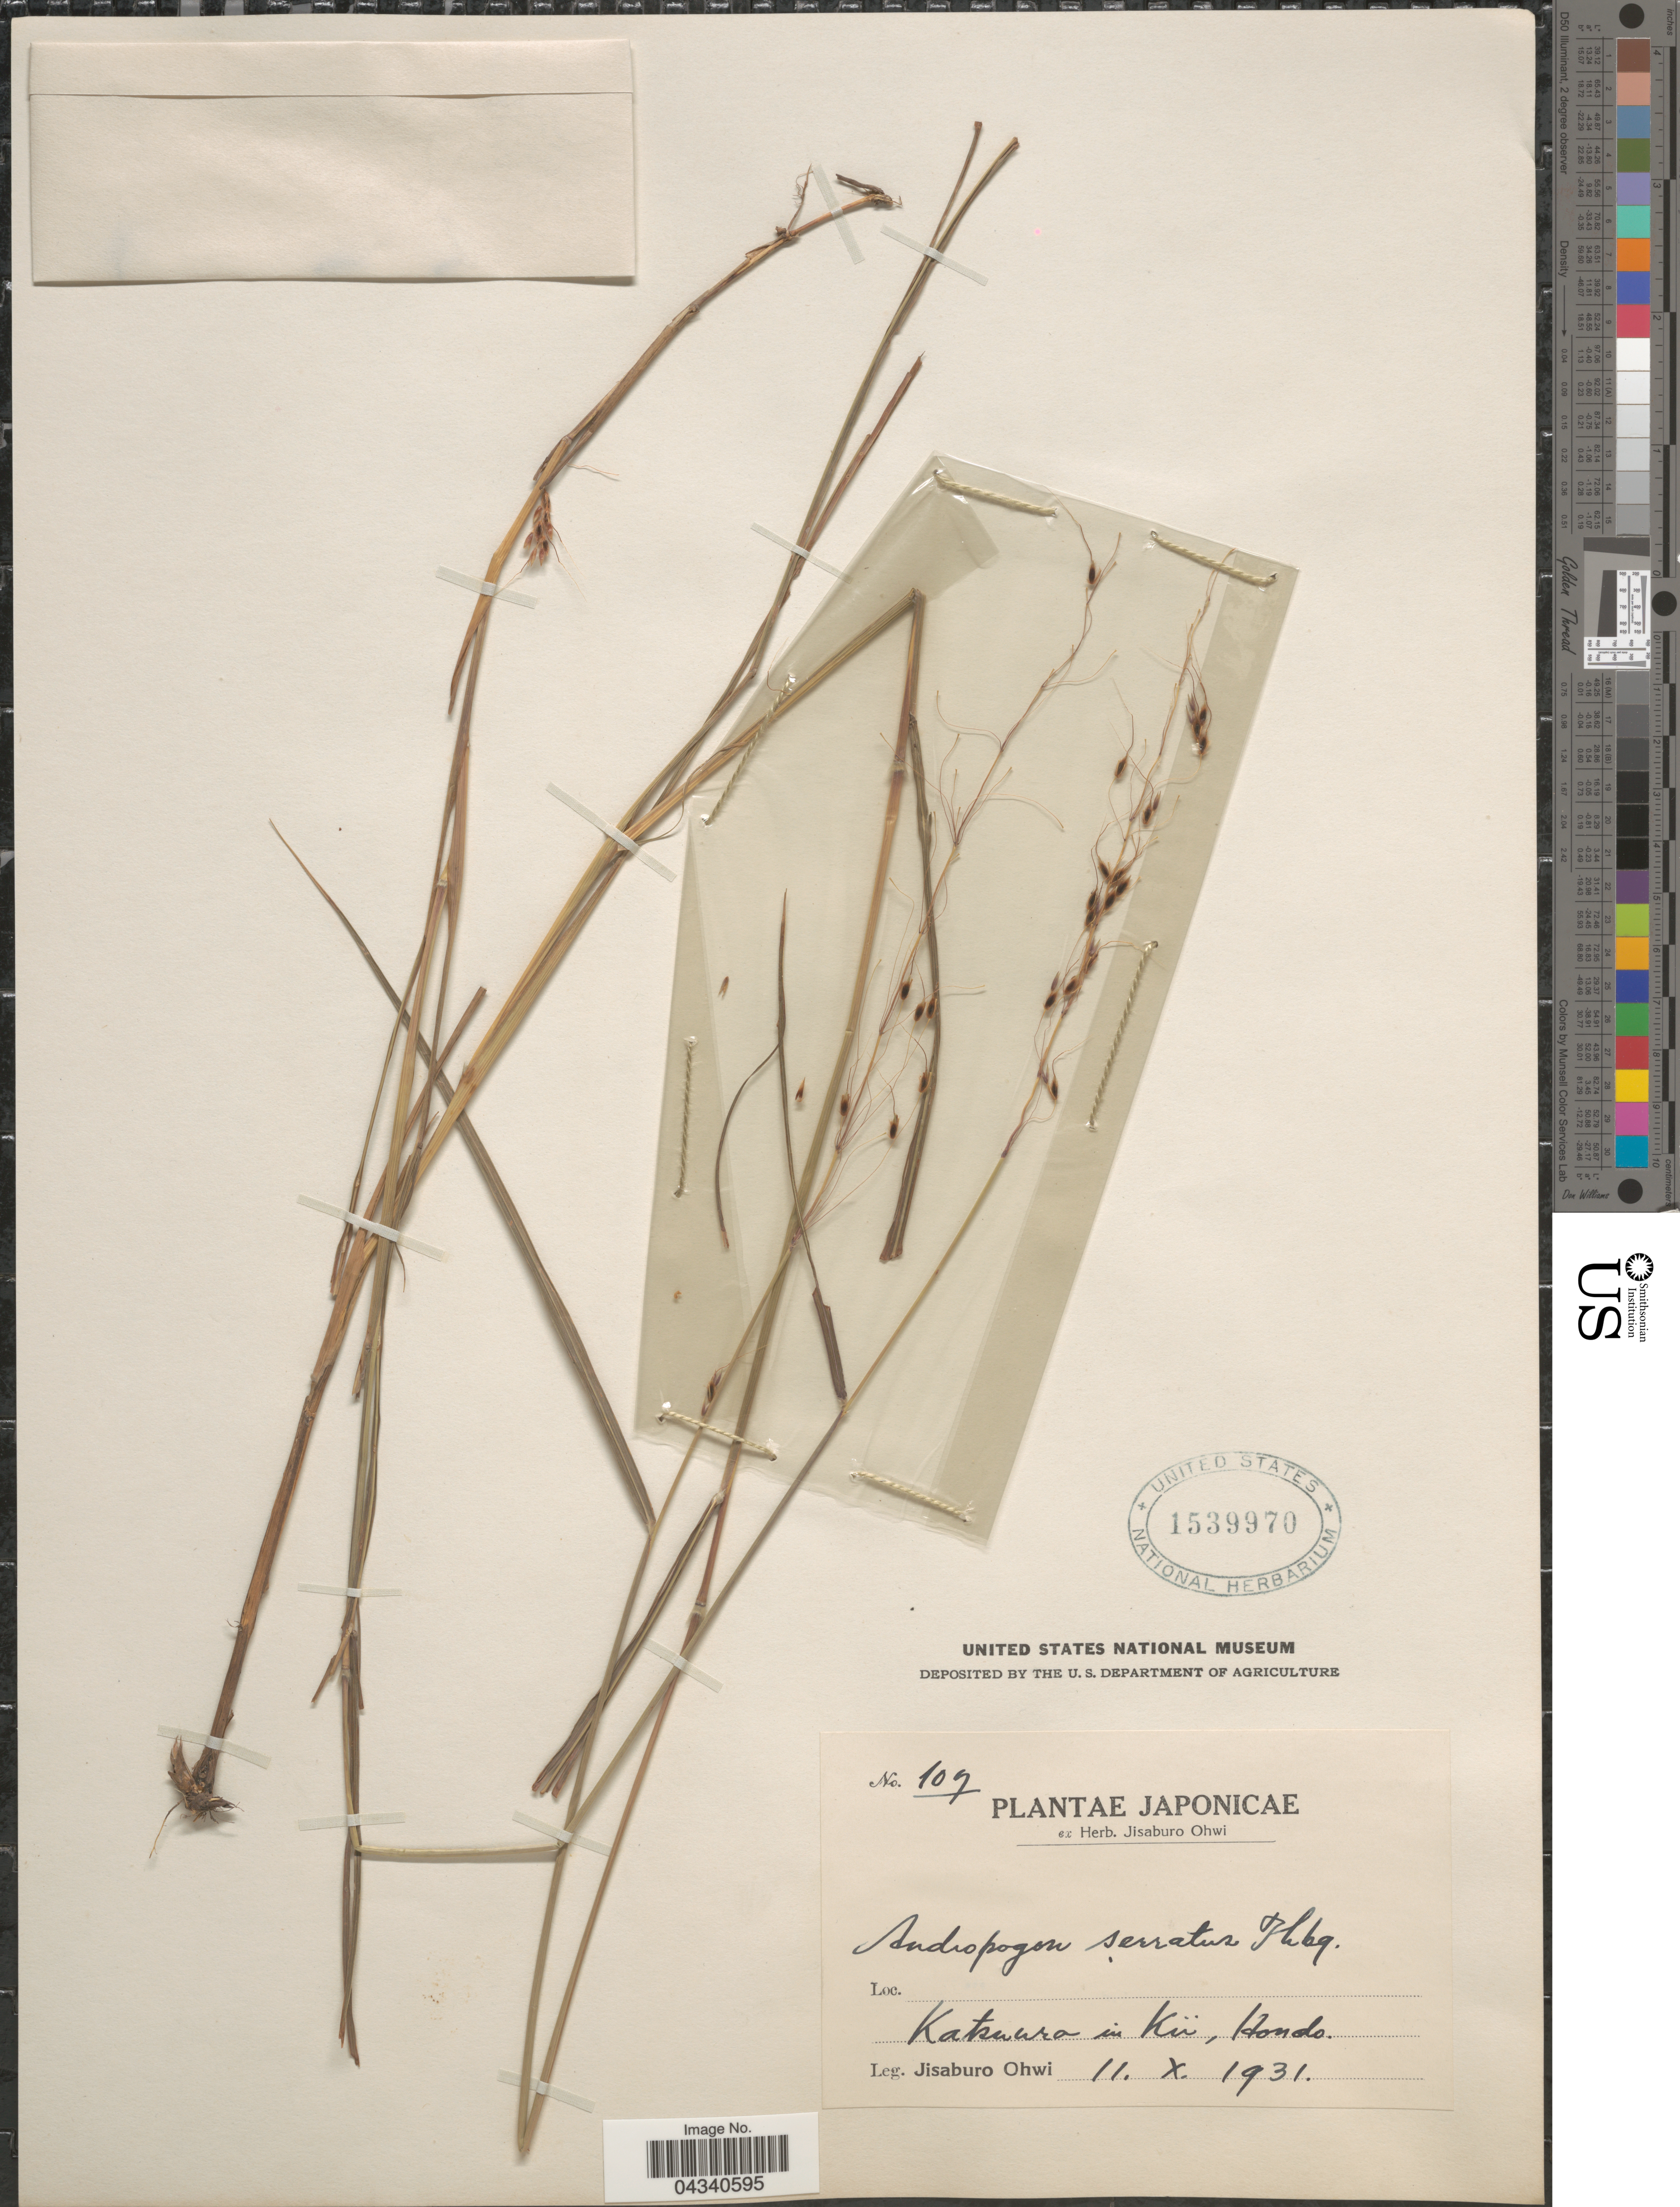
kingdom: Plantae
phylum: Tracheophyta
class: Liliopsida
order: Poales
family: Poaceae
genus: Sorghum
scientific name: Sorghum nitidum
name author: (Vahl) Pers.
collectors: J. Ohwi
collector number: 107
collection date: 1931-10-11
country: Japan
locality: Katsuura in Kü, Hondo.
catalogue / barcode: US 1539970